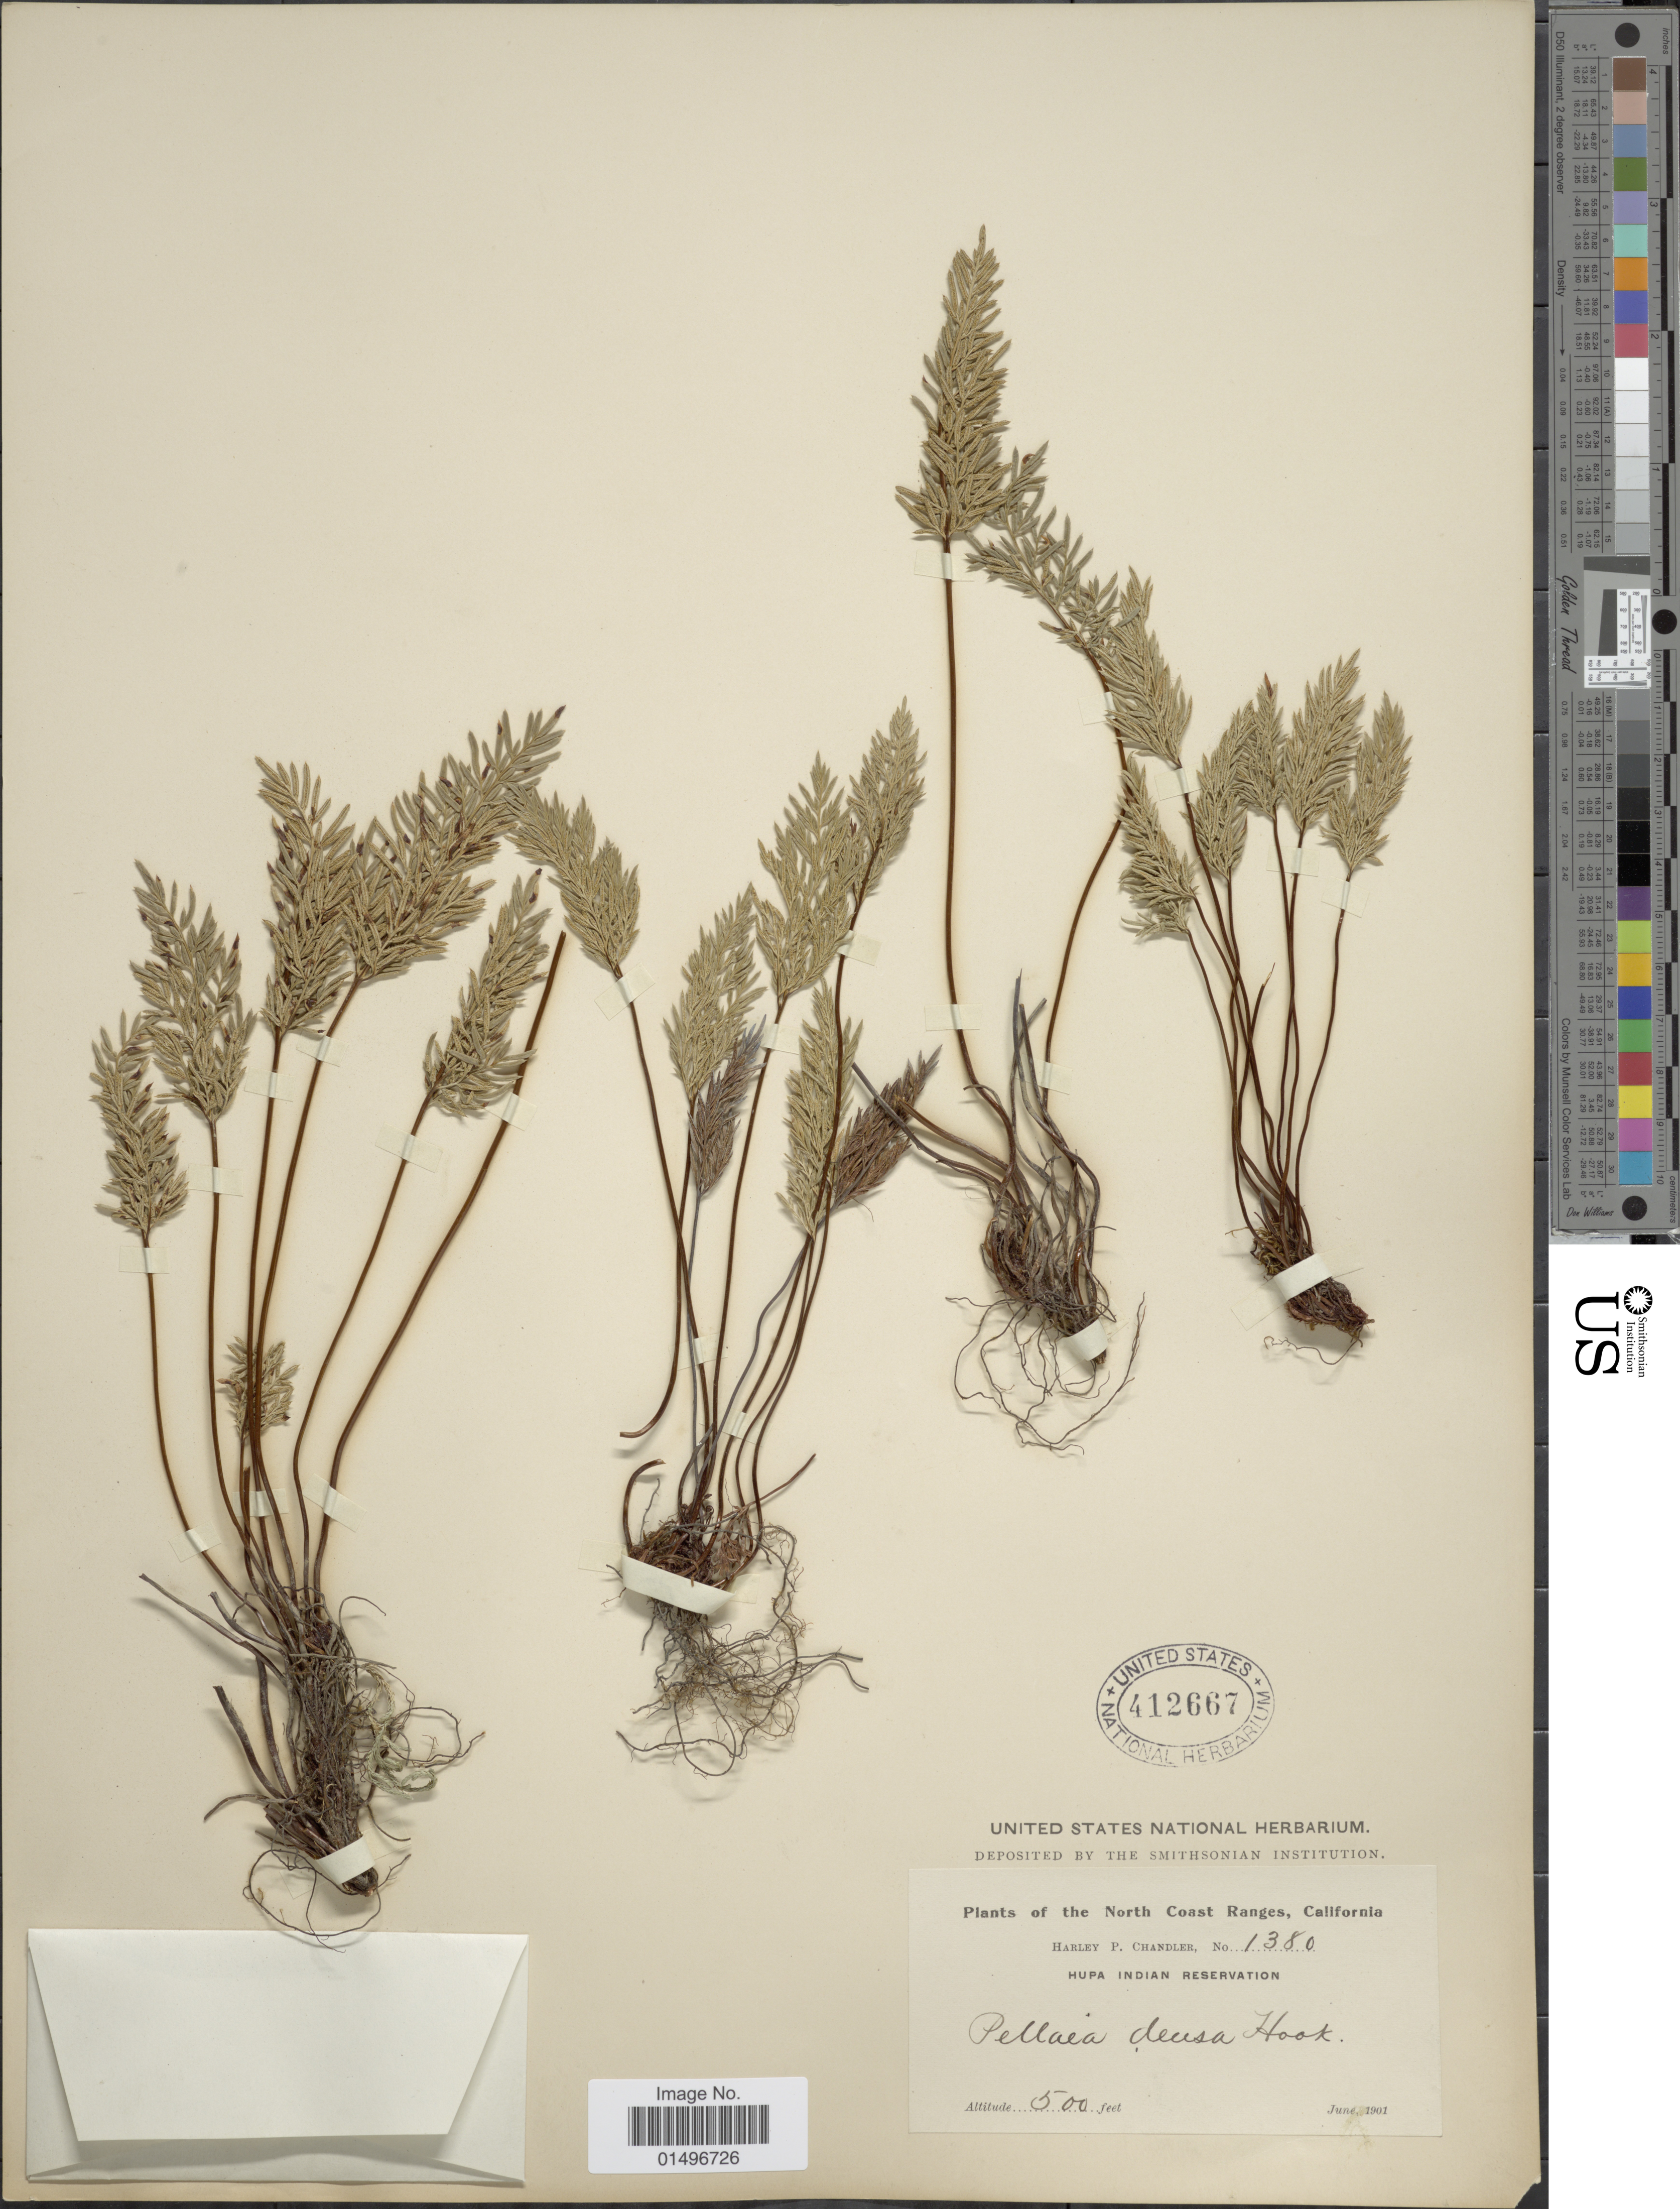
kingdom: Plantae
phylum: Tracheophyta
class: Polypodiopsida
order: Polypodiales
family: Pteridaceae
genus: Aspidotis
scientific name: Aspidotis densa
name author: (Brack.) Lellinger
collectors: H. Chandler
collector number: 1380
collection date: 1901-06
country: United States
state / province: California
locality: North Coast Ranges, California.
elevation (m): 152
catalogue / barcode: US 412667